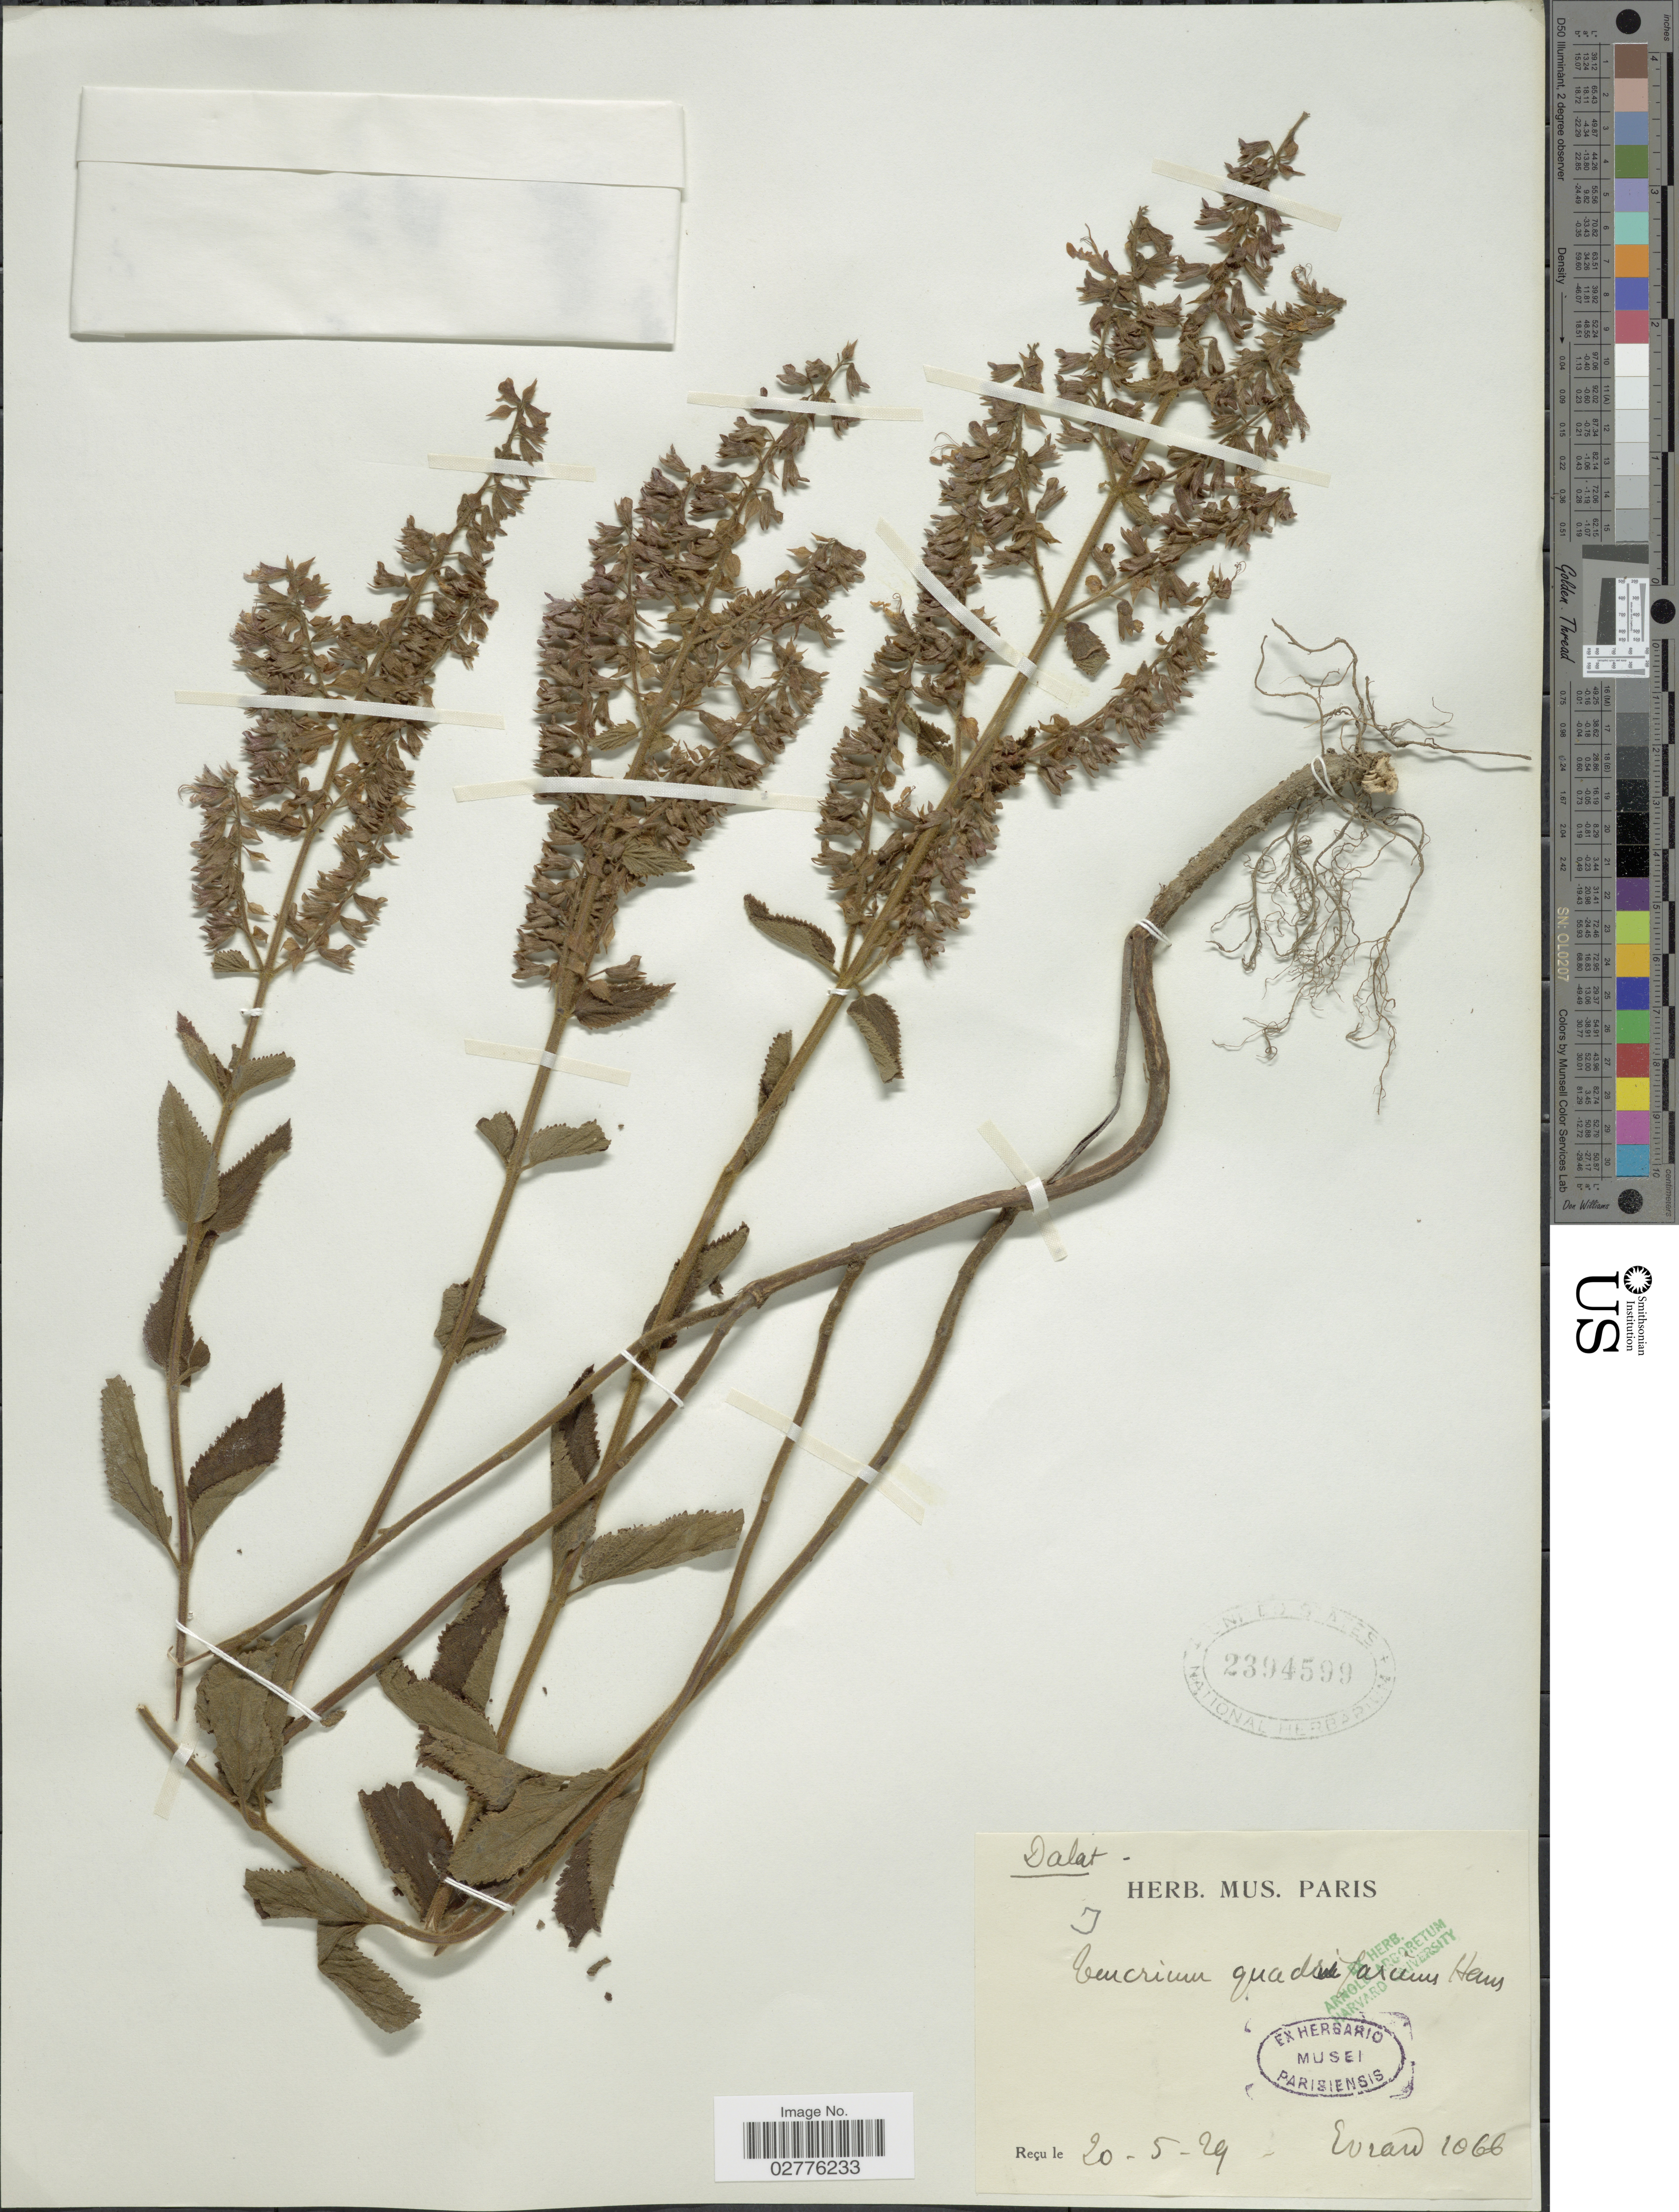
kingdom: Plantae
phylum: Tracheophyta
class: Magnoliopsida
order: Lamiales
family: Lamiaceae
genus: Teucrium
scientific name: Teucrium quadrifarium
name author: Buch.-Ham. ex D. Don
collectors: Evrard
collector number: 1066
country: Vietnam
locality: Dalat [unsure placement]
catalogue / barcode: US 2394599